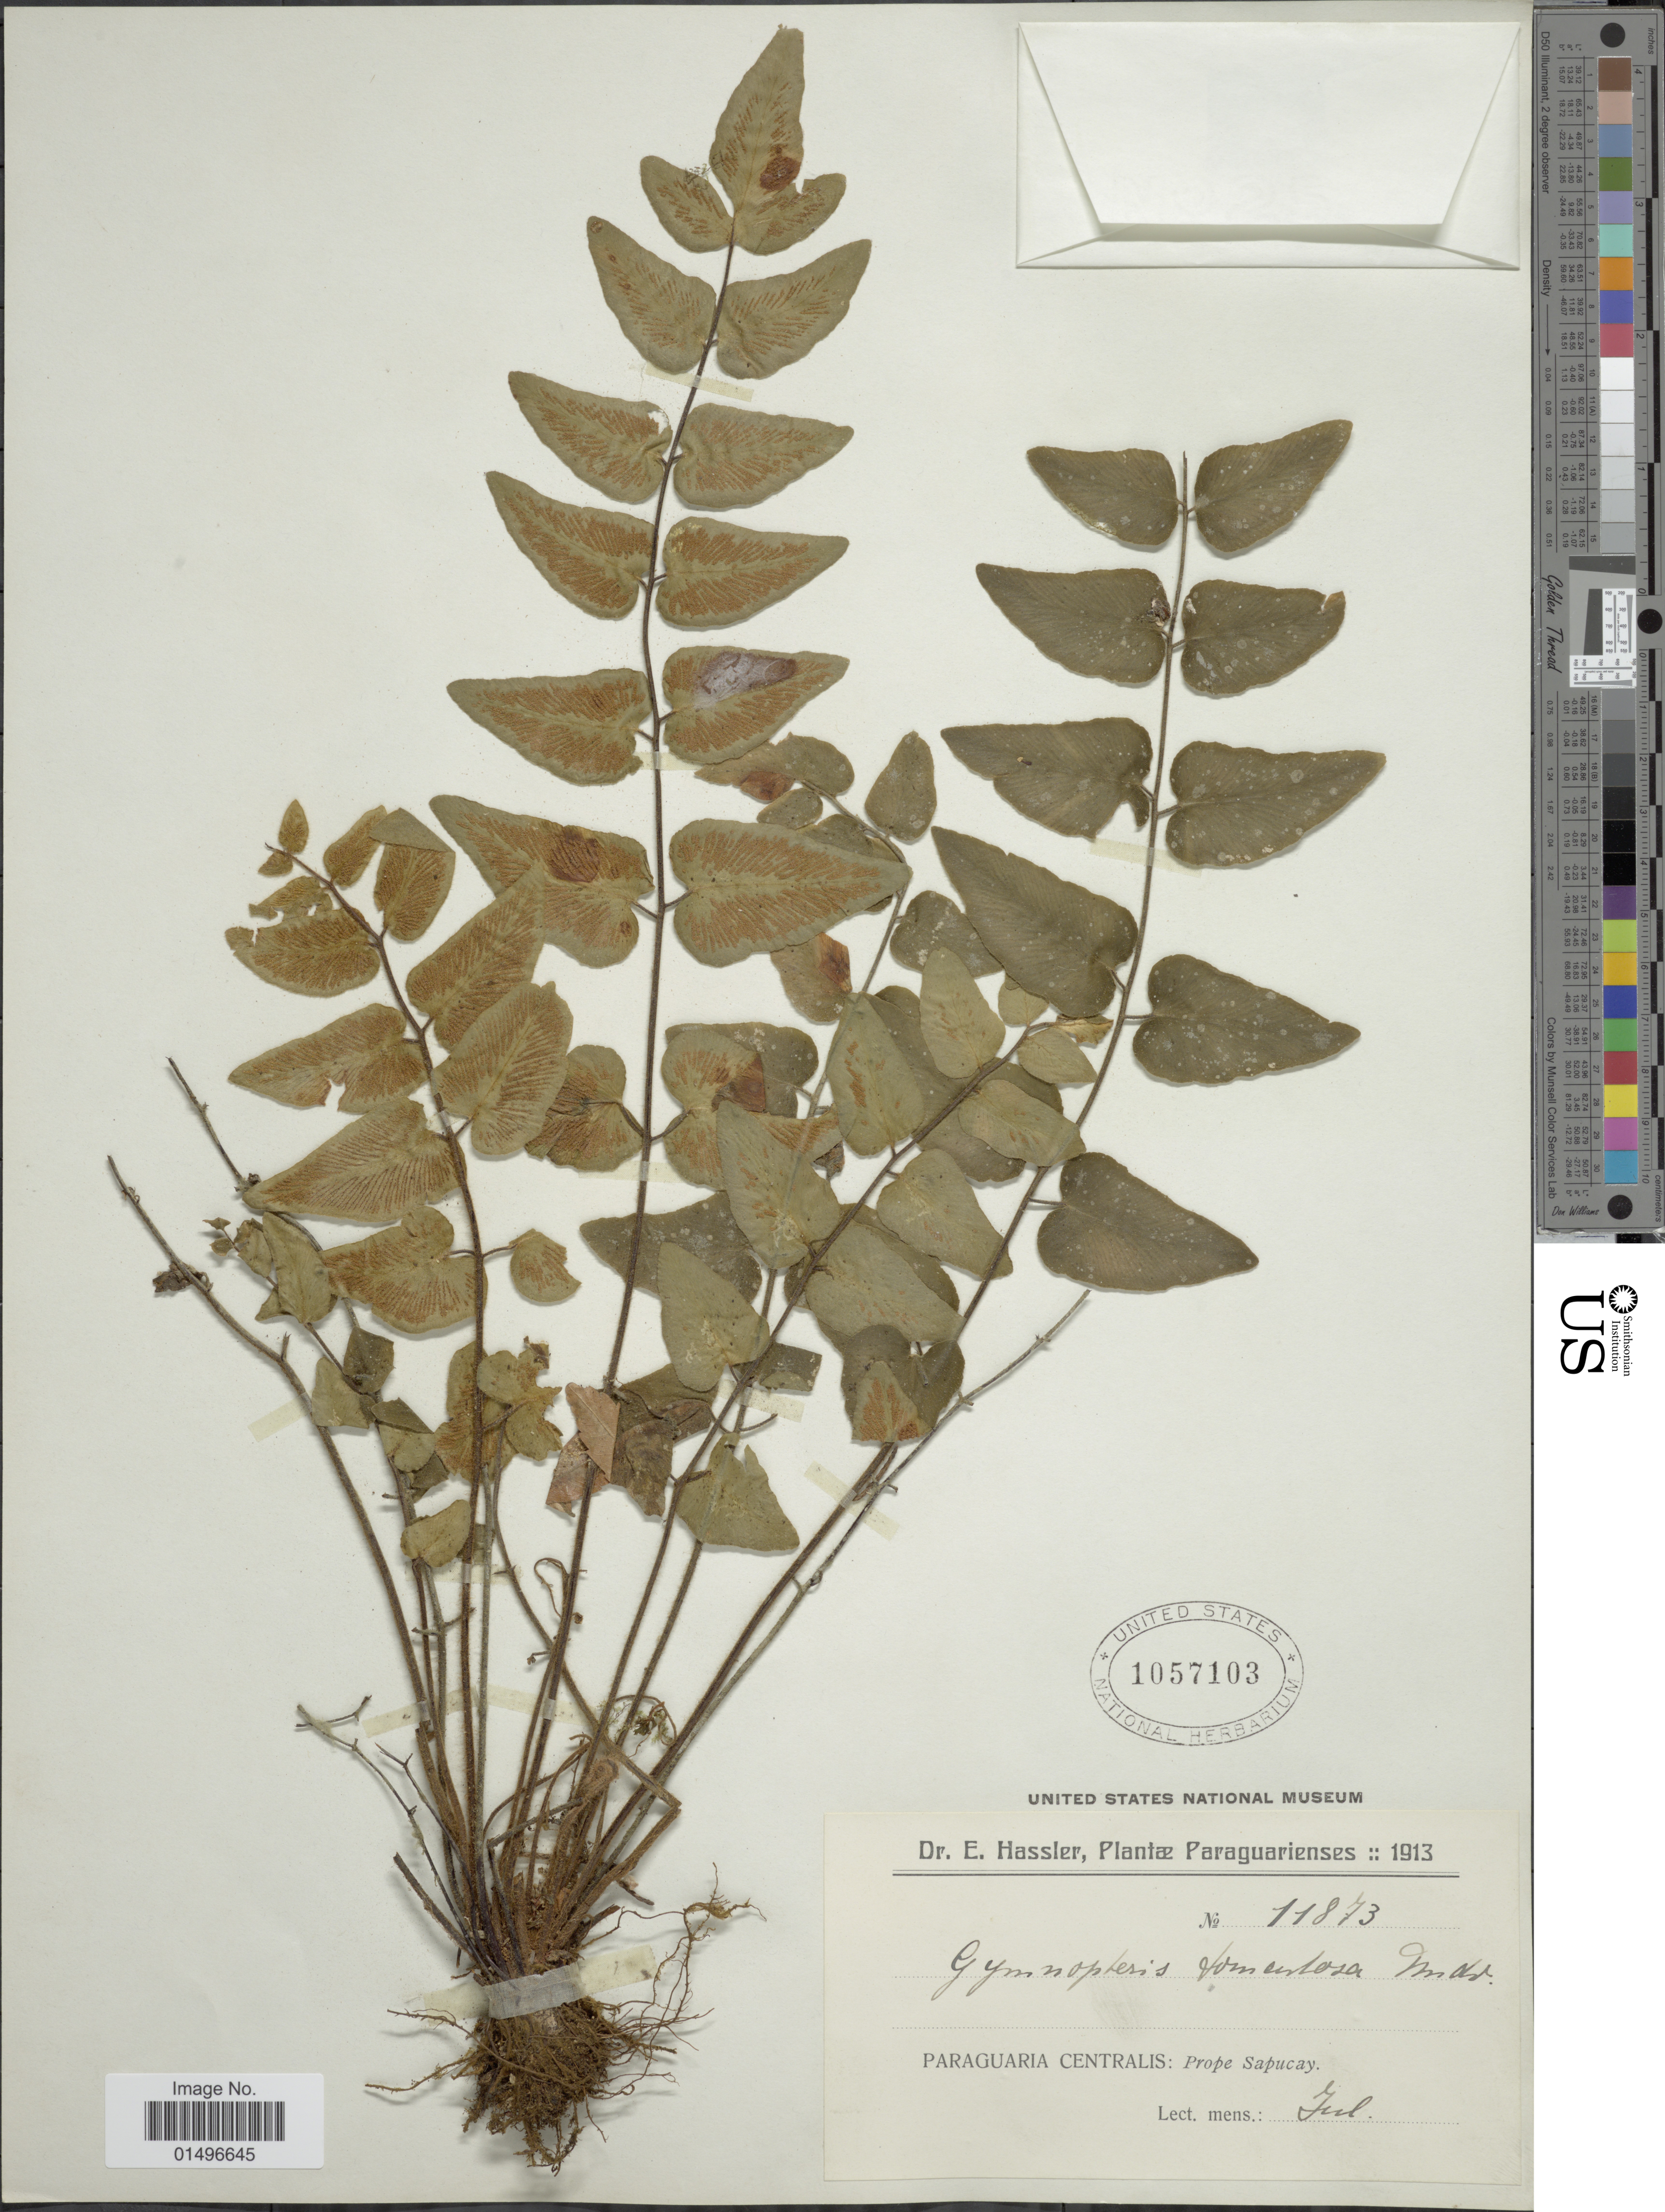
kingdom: Plantae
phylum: Tracheophyta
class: Polypodiopsida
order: Polypodiales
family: Pteridaceae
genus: Hemionitis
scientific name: Hemionitis tomentosa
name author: (Lam.) Raddi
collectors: E. Hassler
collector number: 11873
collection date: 1913-07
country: Paraguay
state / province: Central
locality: Paraguarienses, Paraguaria Centralis: Prope Sapucay.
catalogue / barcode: US 1057103